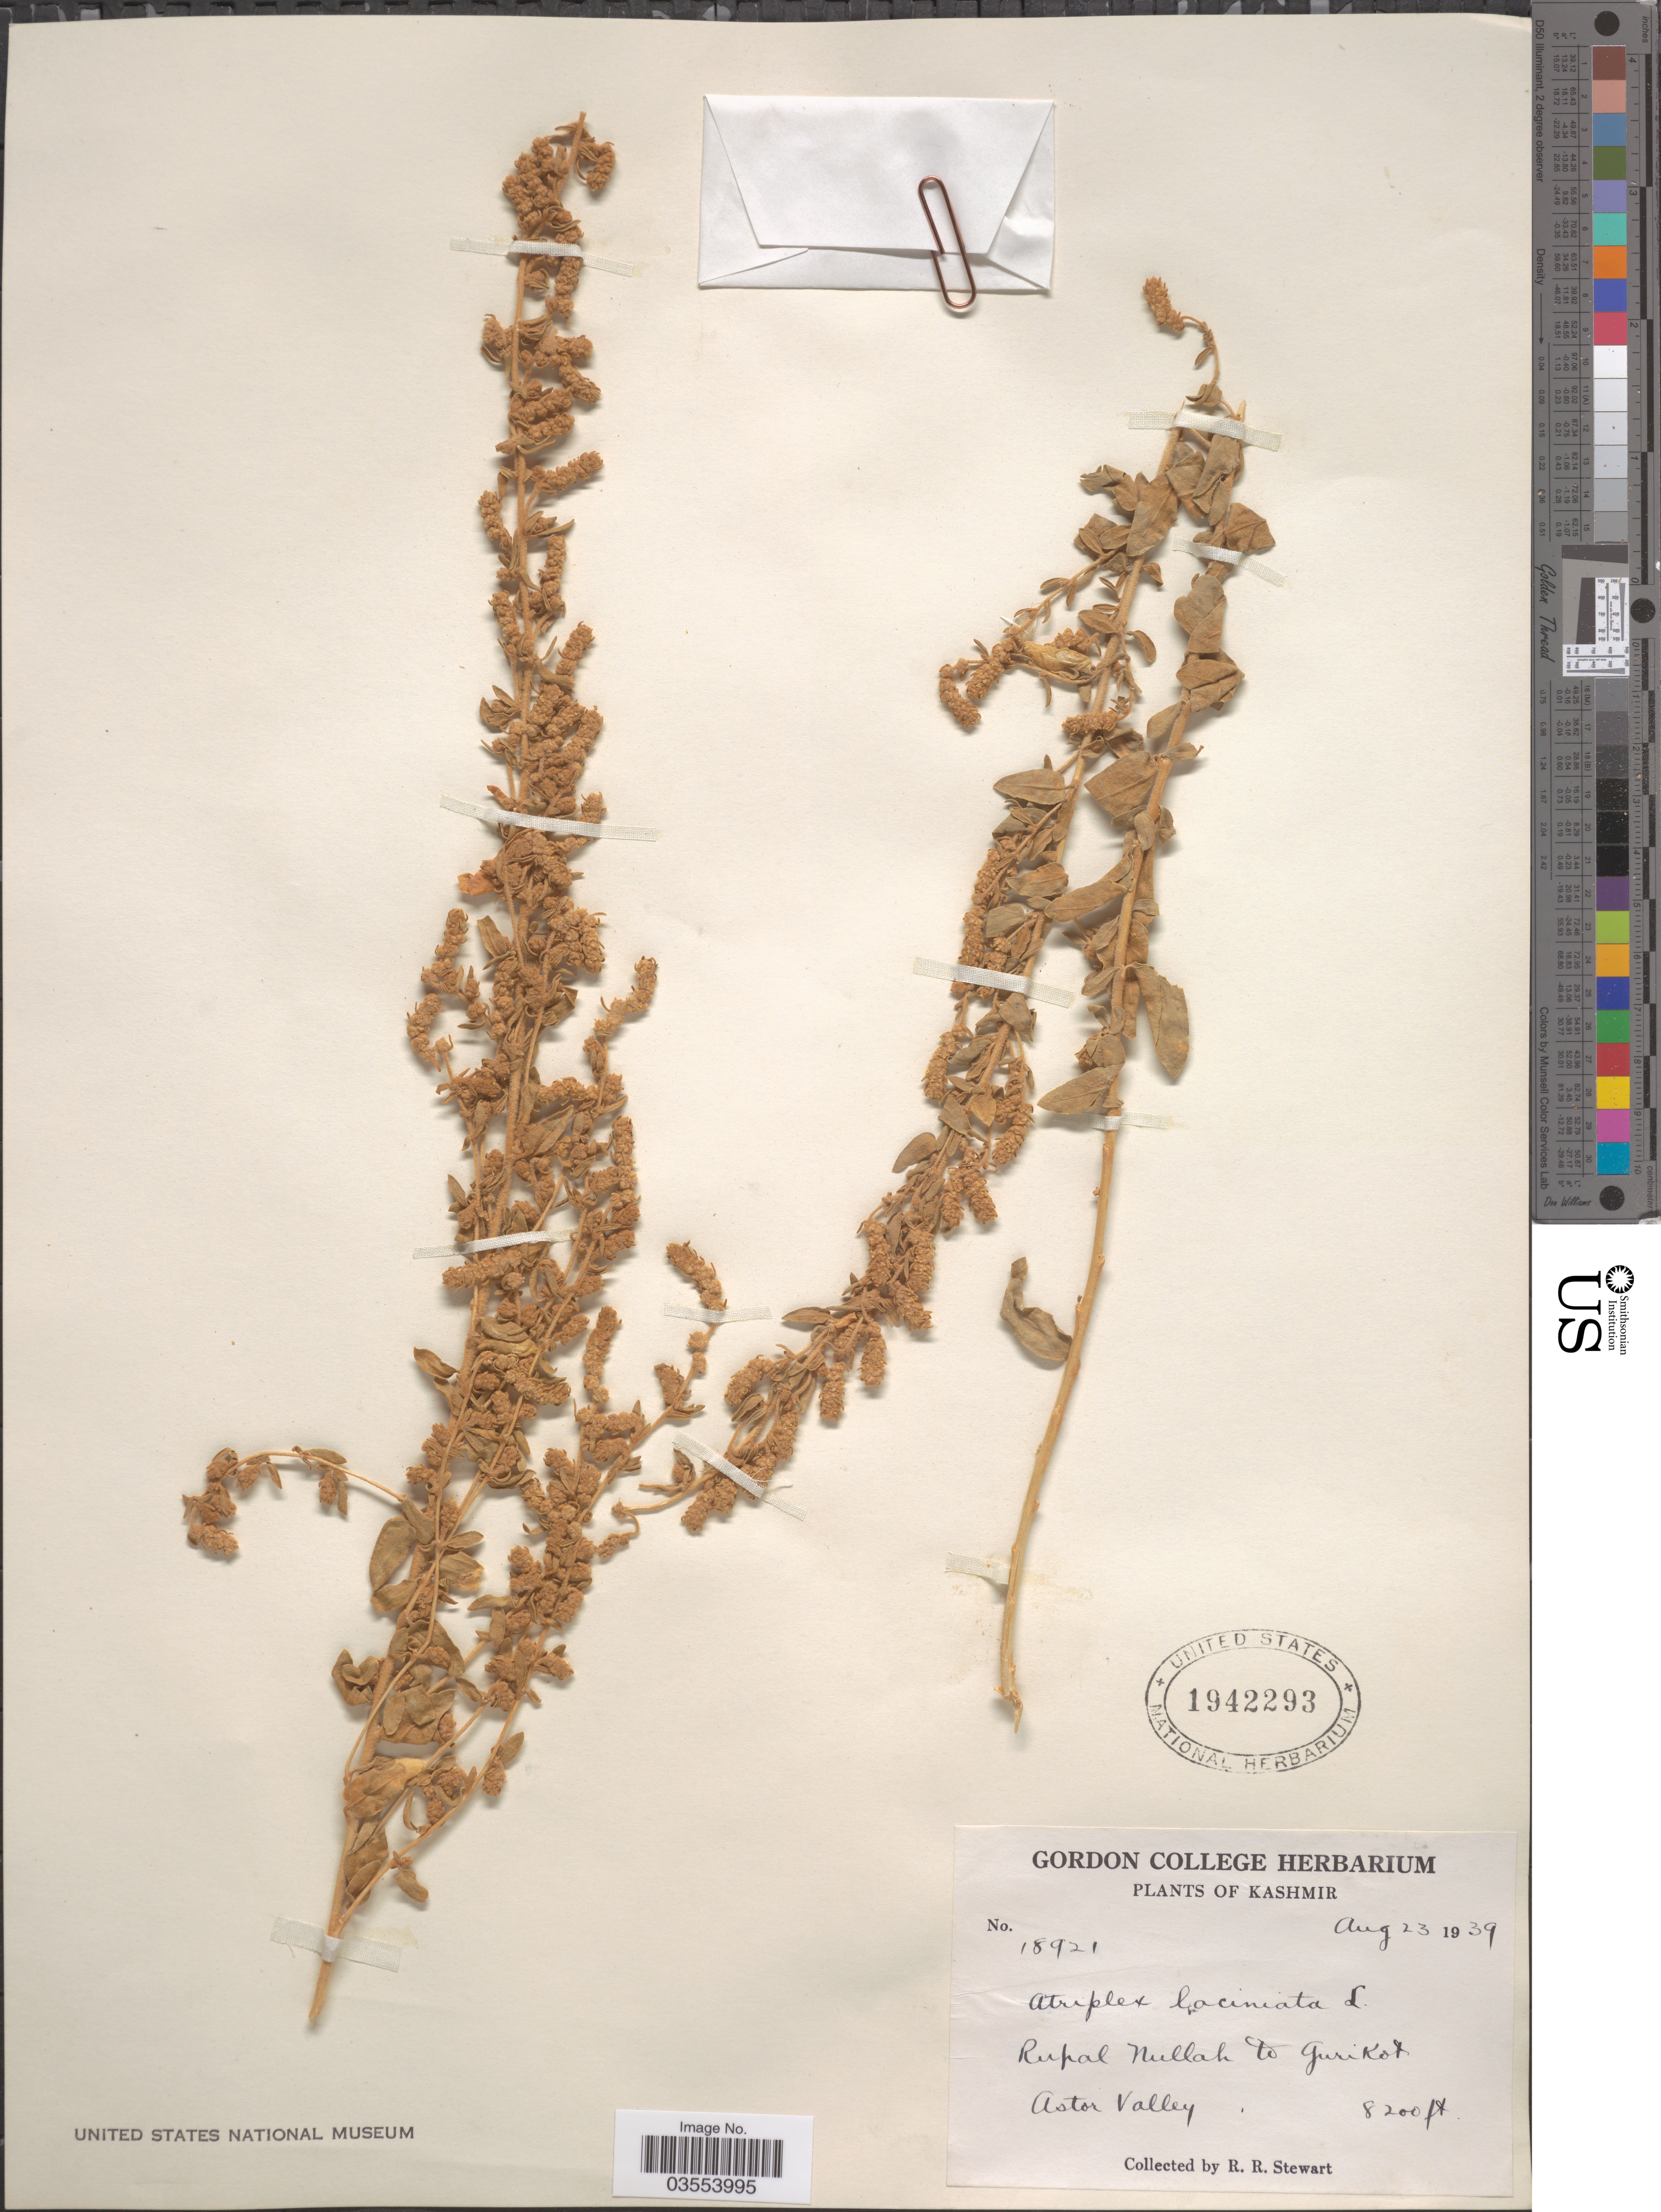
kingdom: Plantae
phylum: Tracheophyta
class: Magnoliopsida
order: Caryophyllales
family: Amaranthaceae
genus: Atriplex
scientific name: Atriplex laciniata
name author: L.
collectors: R. Stewart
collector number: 18921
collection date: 1939-08-23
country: India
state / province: Jammu and Kashmir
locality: Kashmir. Rupal Nullah to Gurikot Astor Valley.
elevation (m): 2499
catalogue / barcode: US 1942293